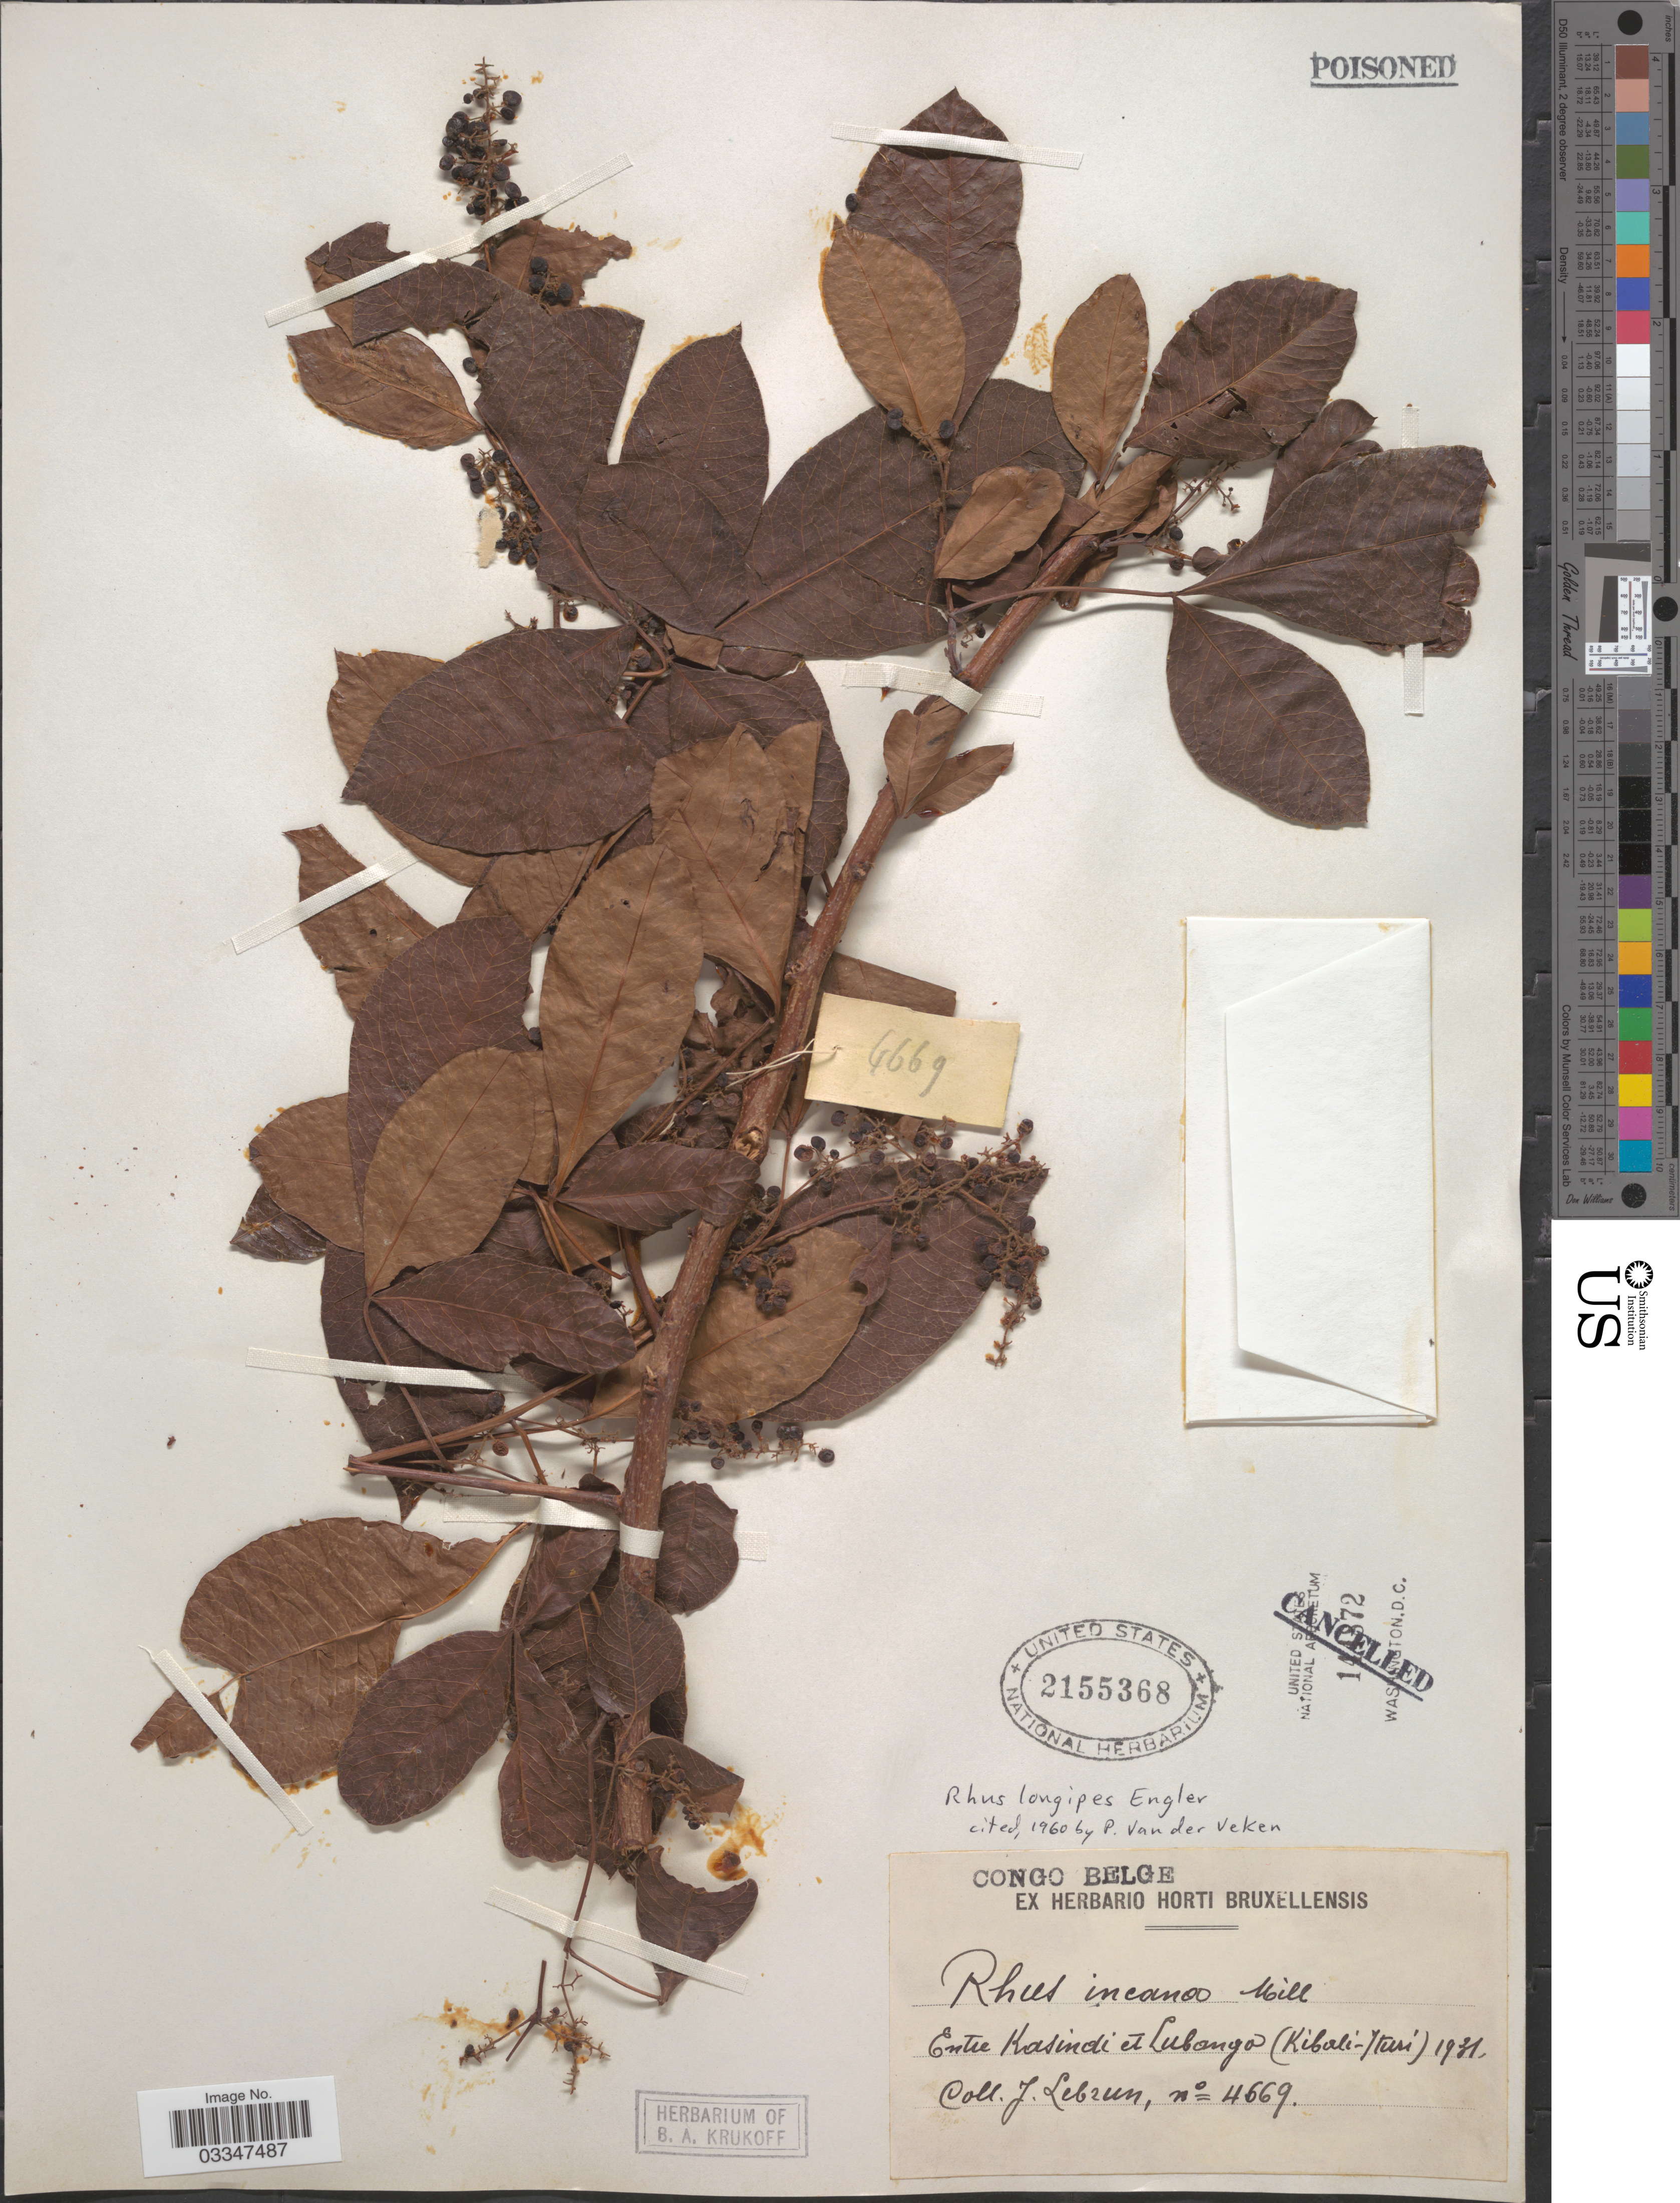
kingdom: Plantae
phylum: Tracheophyta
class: Magnoliopsida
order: Sapindales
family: Anacardiaceae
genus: Rhus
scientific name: Rhus longipes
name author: Engl.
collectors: J. A. Lebrun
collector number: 4669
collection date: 1931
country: Congo, Democratic Republic of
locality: Congo Belge. Entre Kasindi et Lubango (Kibali-Ituri).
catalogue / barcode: US 2155368